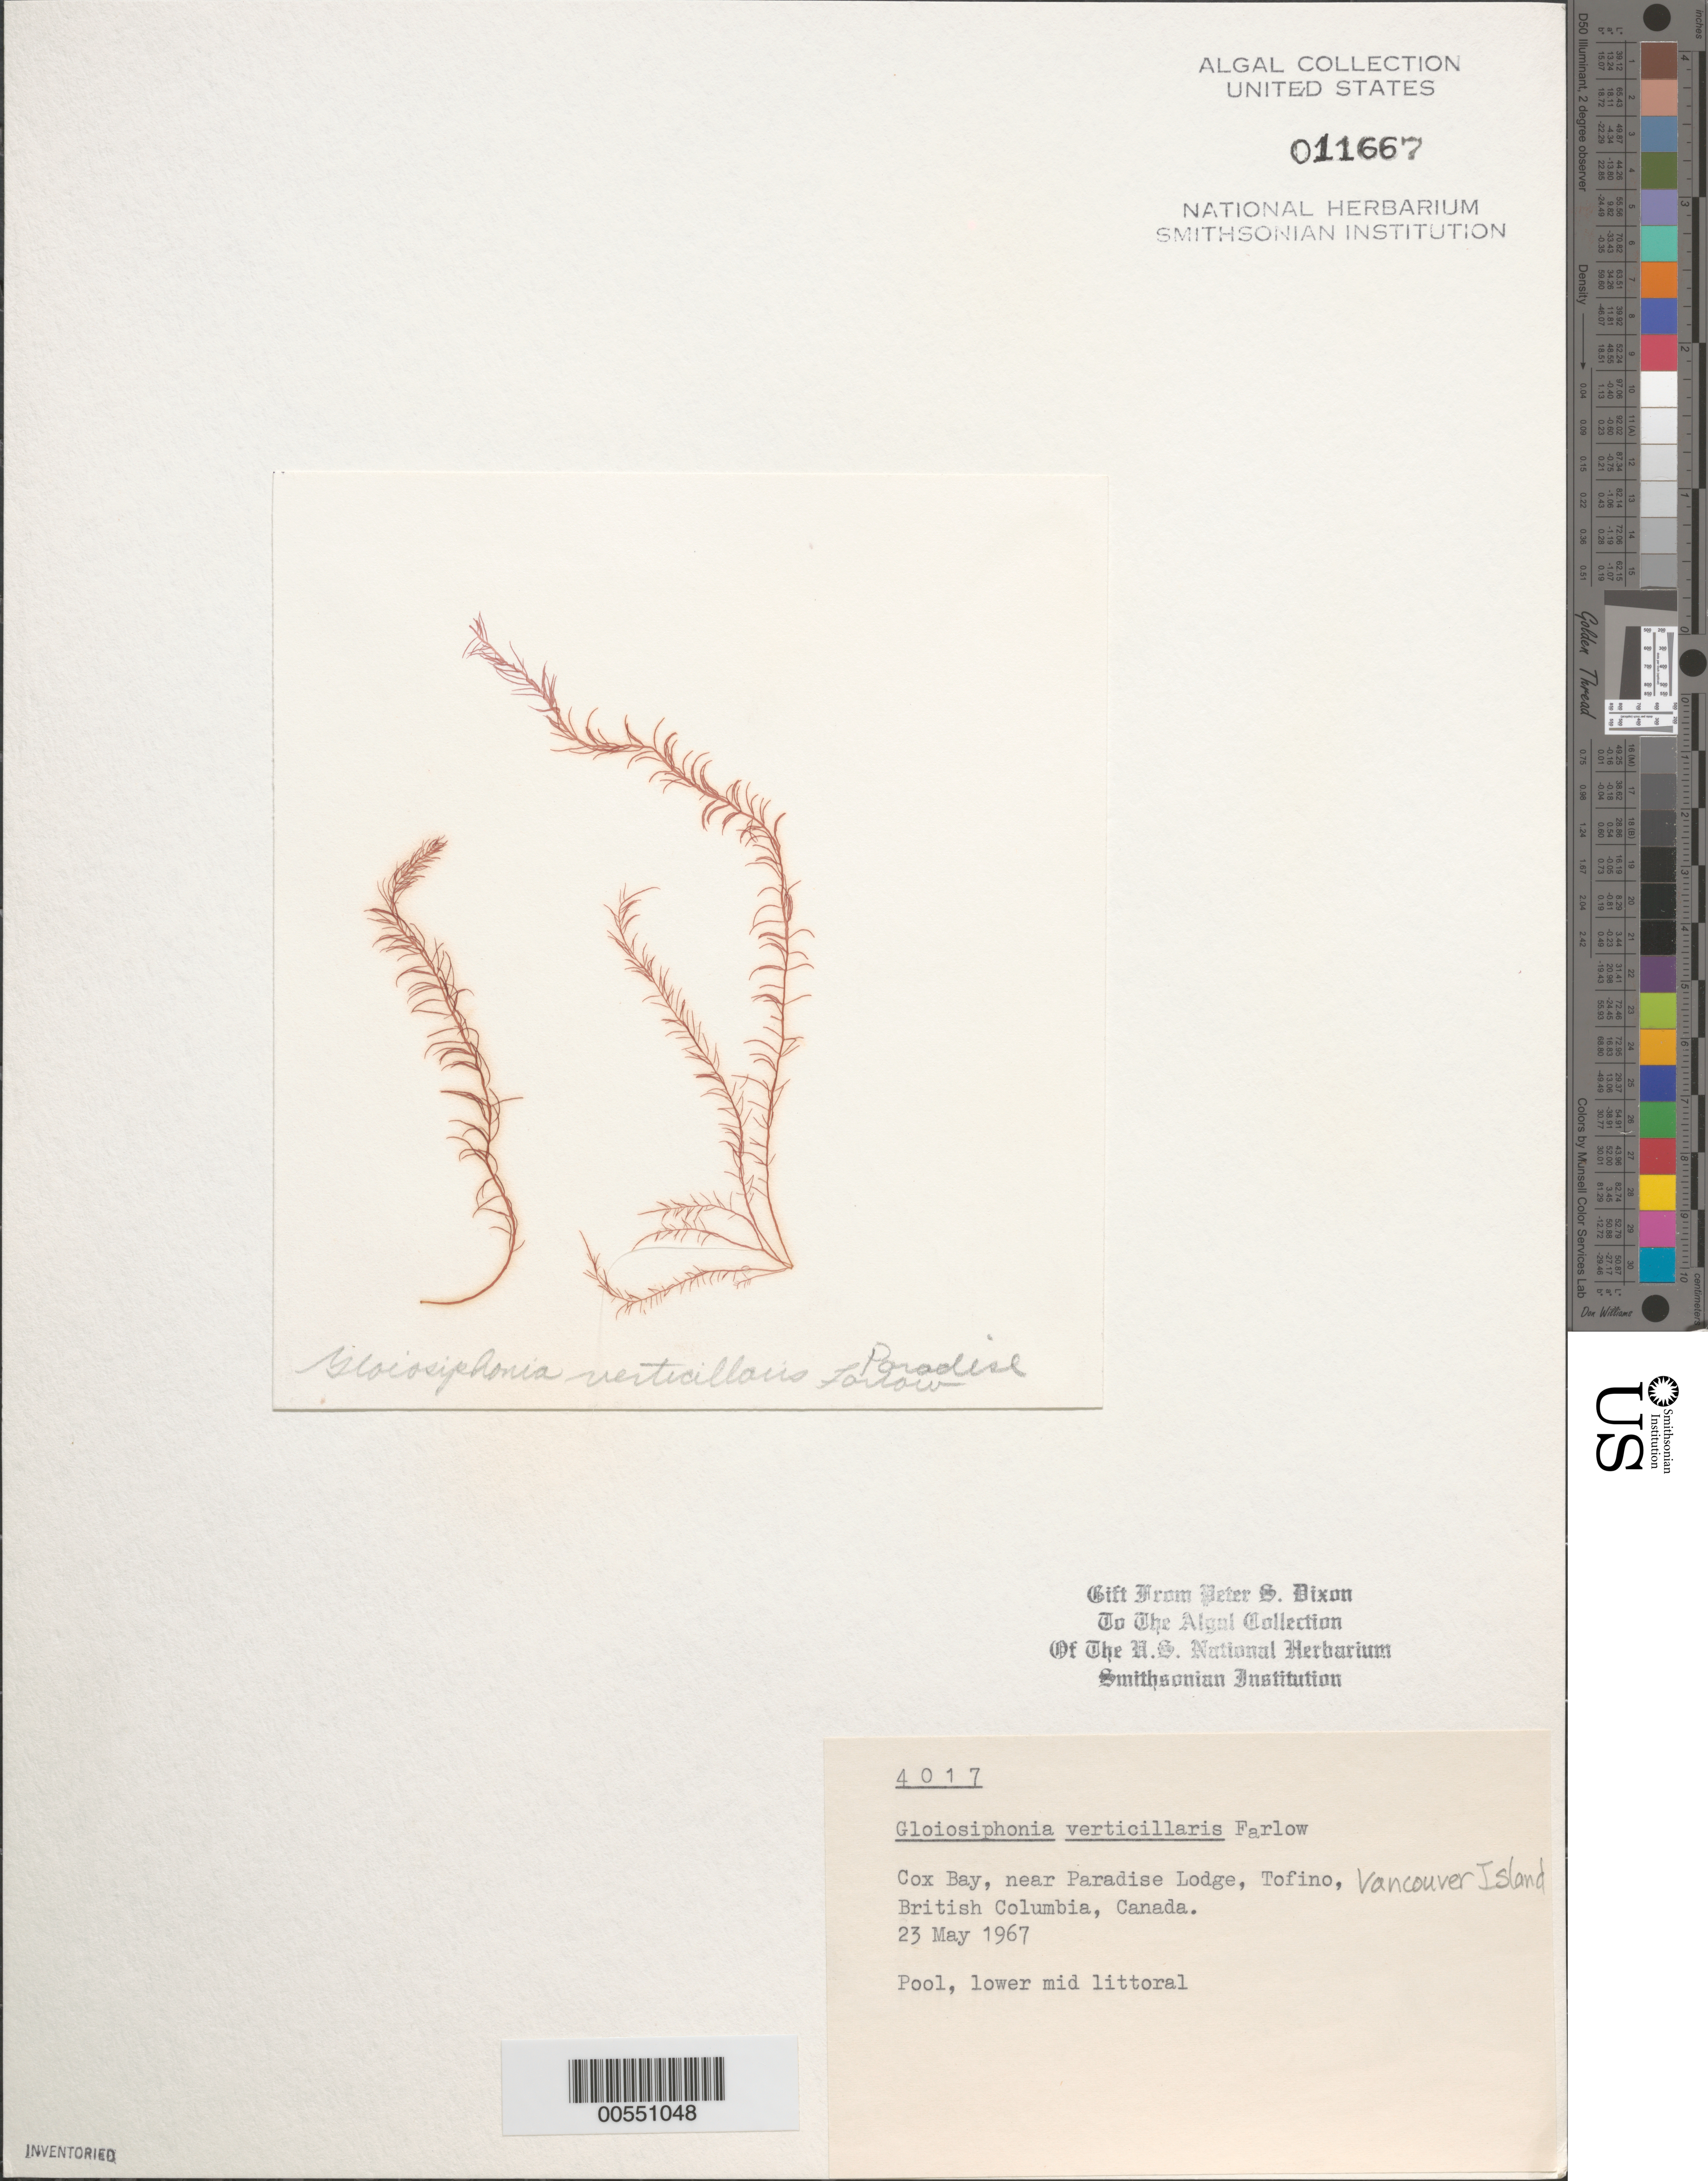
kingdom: Plantae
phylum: Rhodophyta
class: Florideophyceae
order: Gigartinales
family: Gloiosiphoniaceae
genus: Gloiosiphonia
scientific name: Gloiosiphonia verticillaris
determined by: Dixon, P. S.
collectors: P. S. Dixon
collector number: PSD 4017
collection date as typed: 23 May 1967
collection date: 1967-05-23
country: Canada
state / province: British Columbia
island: Vancouver Island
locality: Cox Bay, near Paradise Lodge, Tofino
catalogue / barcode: US 11667